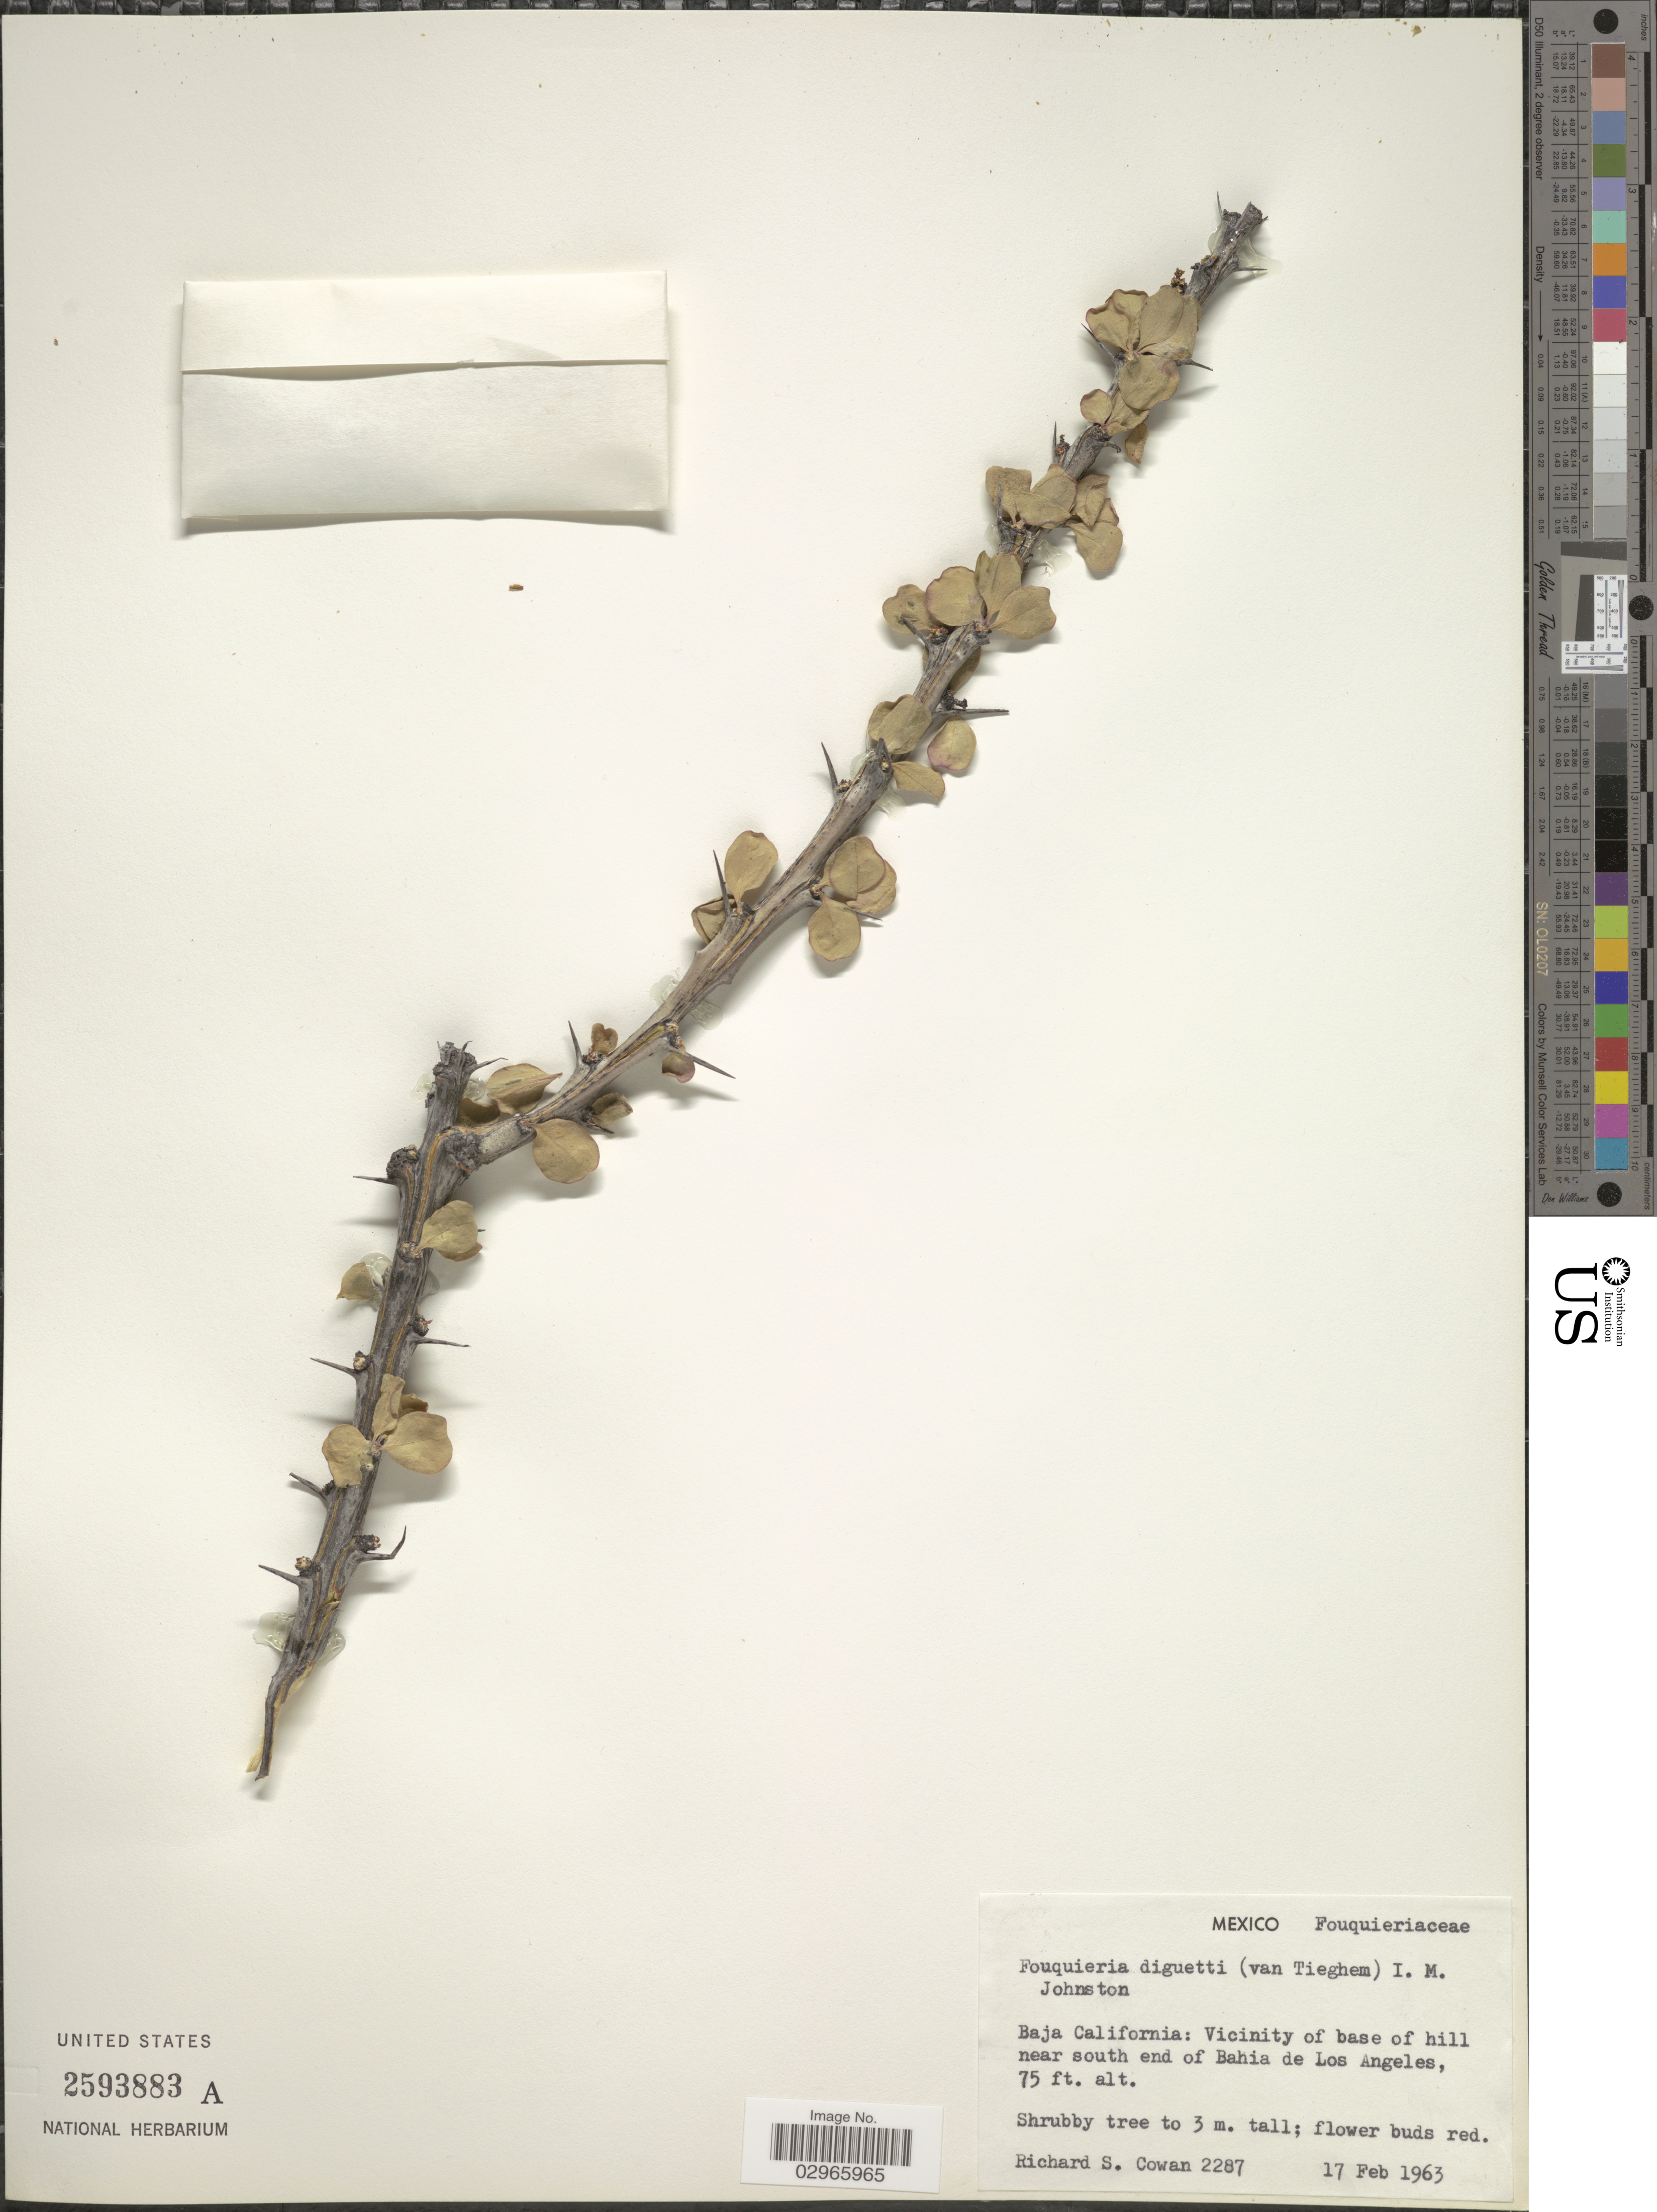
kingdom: Plantae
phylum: Tracheophyta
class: Magnoliopsida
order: Ericales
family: Fouquieriaceae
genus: Fouquieria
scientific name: Fouquieria diguetii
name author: (Tiegh.) I.M. Johnst.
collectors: R. S. Cowan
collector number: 2287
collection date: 1963-02-17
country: Mexico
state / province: Baja California Norte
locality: Vicinity of base of hill near south end of Bahia de Los Angeles.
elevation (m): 23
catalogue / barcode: US 2593883A